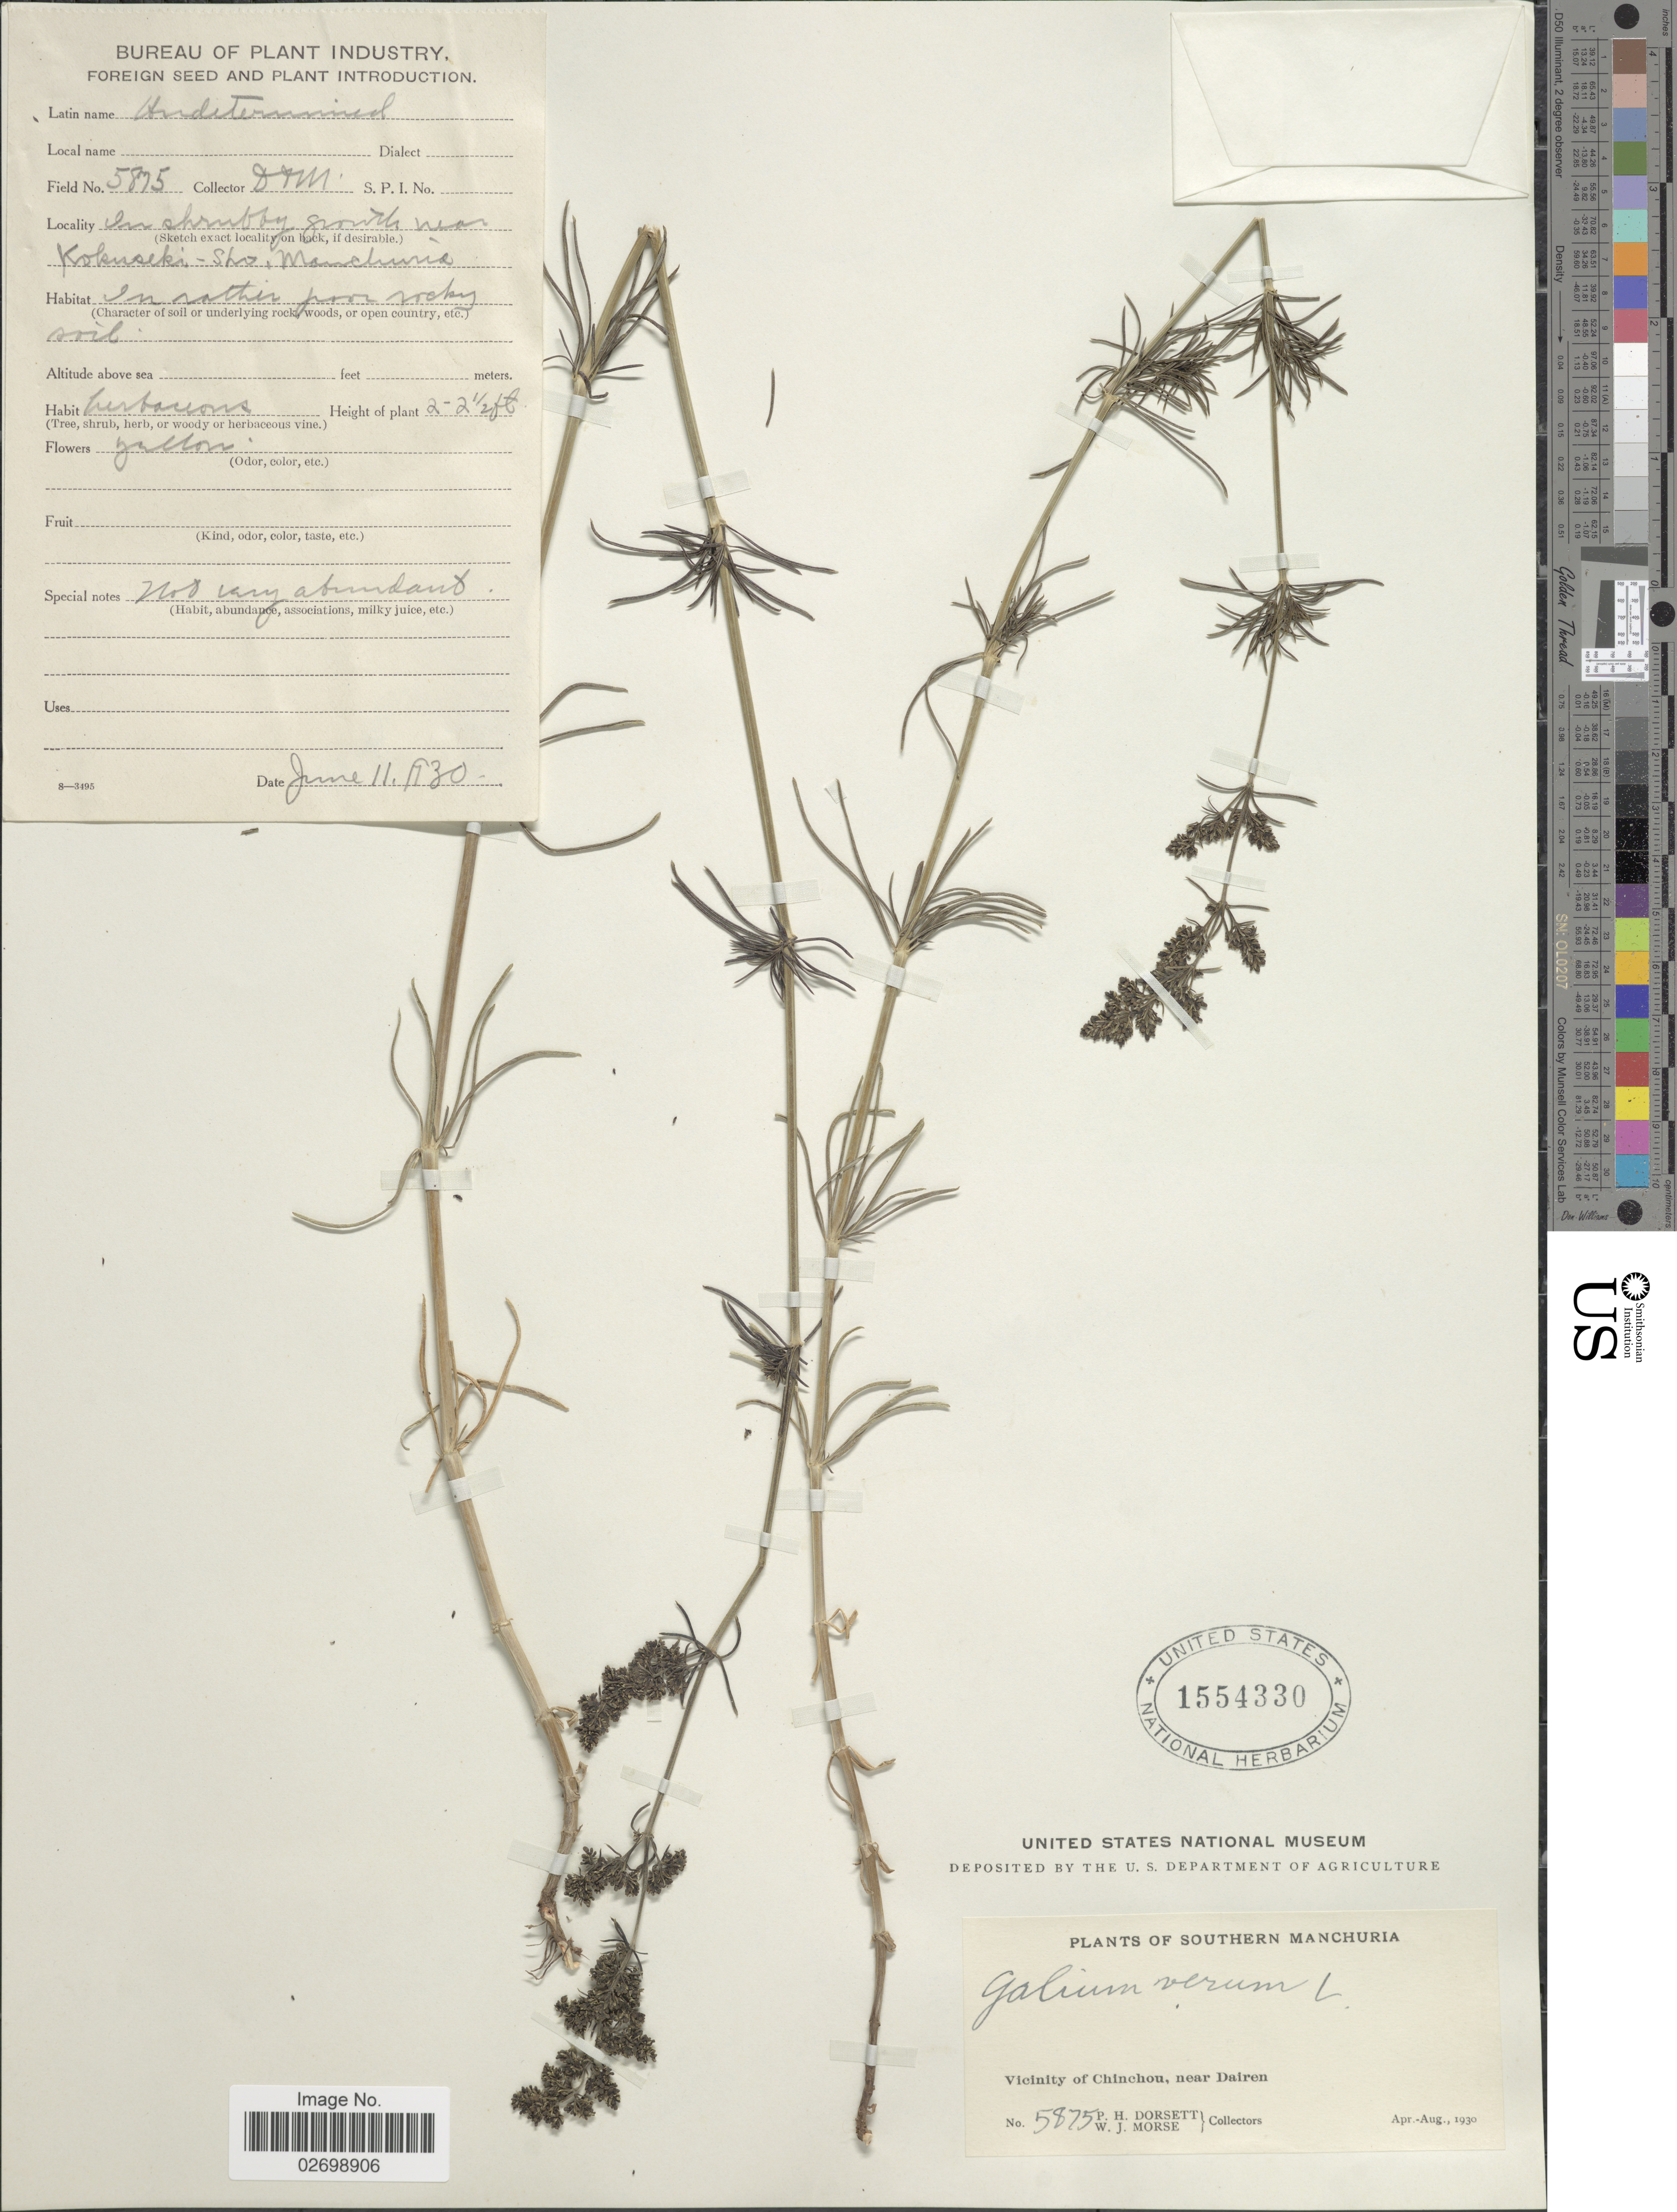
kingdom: Plantae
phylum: Tracheophyta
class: Magnoliopsida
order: Gentianales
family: Rubiaceae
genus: Galium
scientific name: Galium verum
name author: L.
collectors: P. H. Dorsett & W. J. Morse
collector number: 5875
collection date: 1930-06-11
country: China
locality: Near Kokuseki-sho, Southern Manchuria. Vicinity of Chinchou, near Dairen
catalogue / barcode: US 1554330